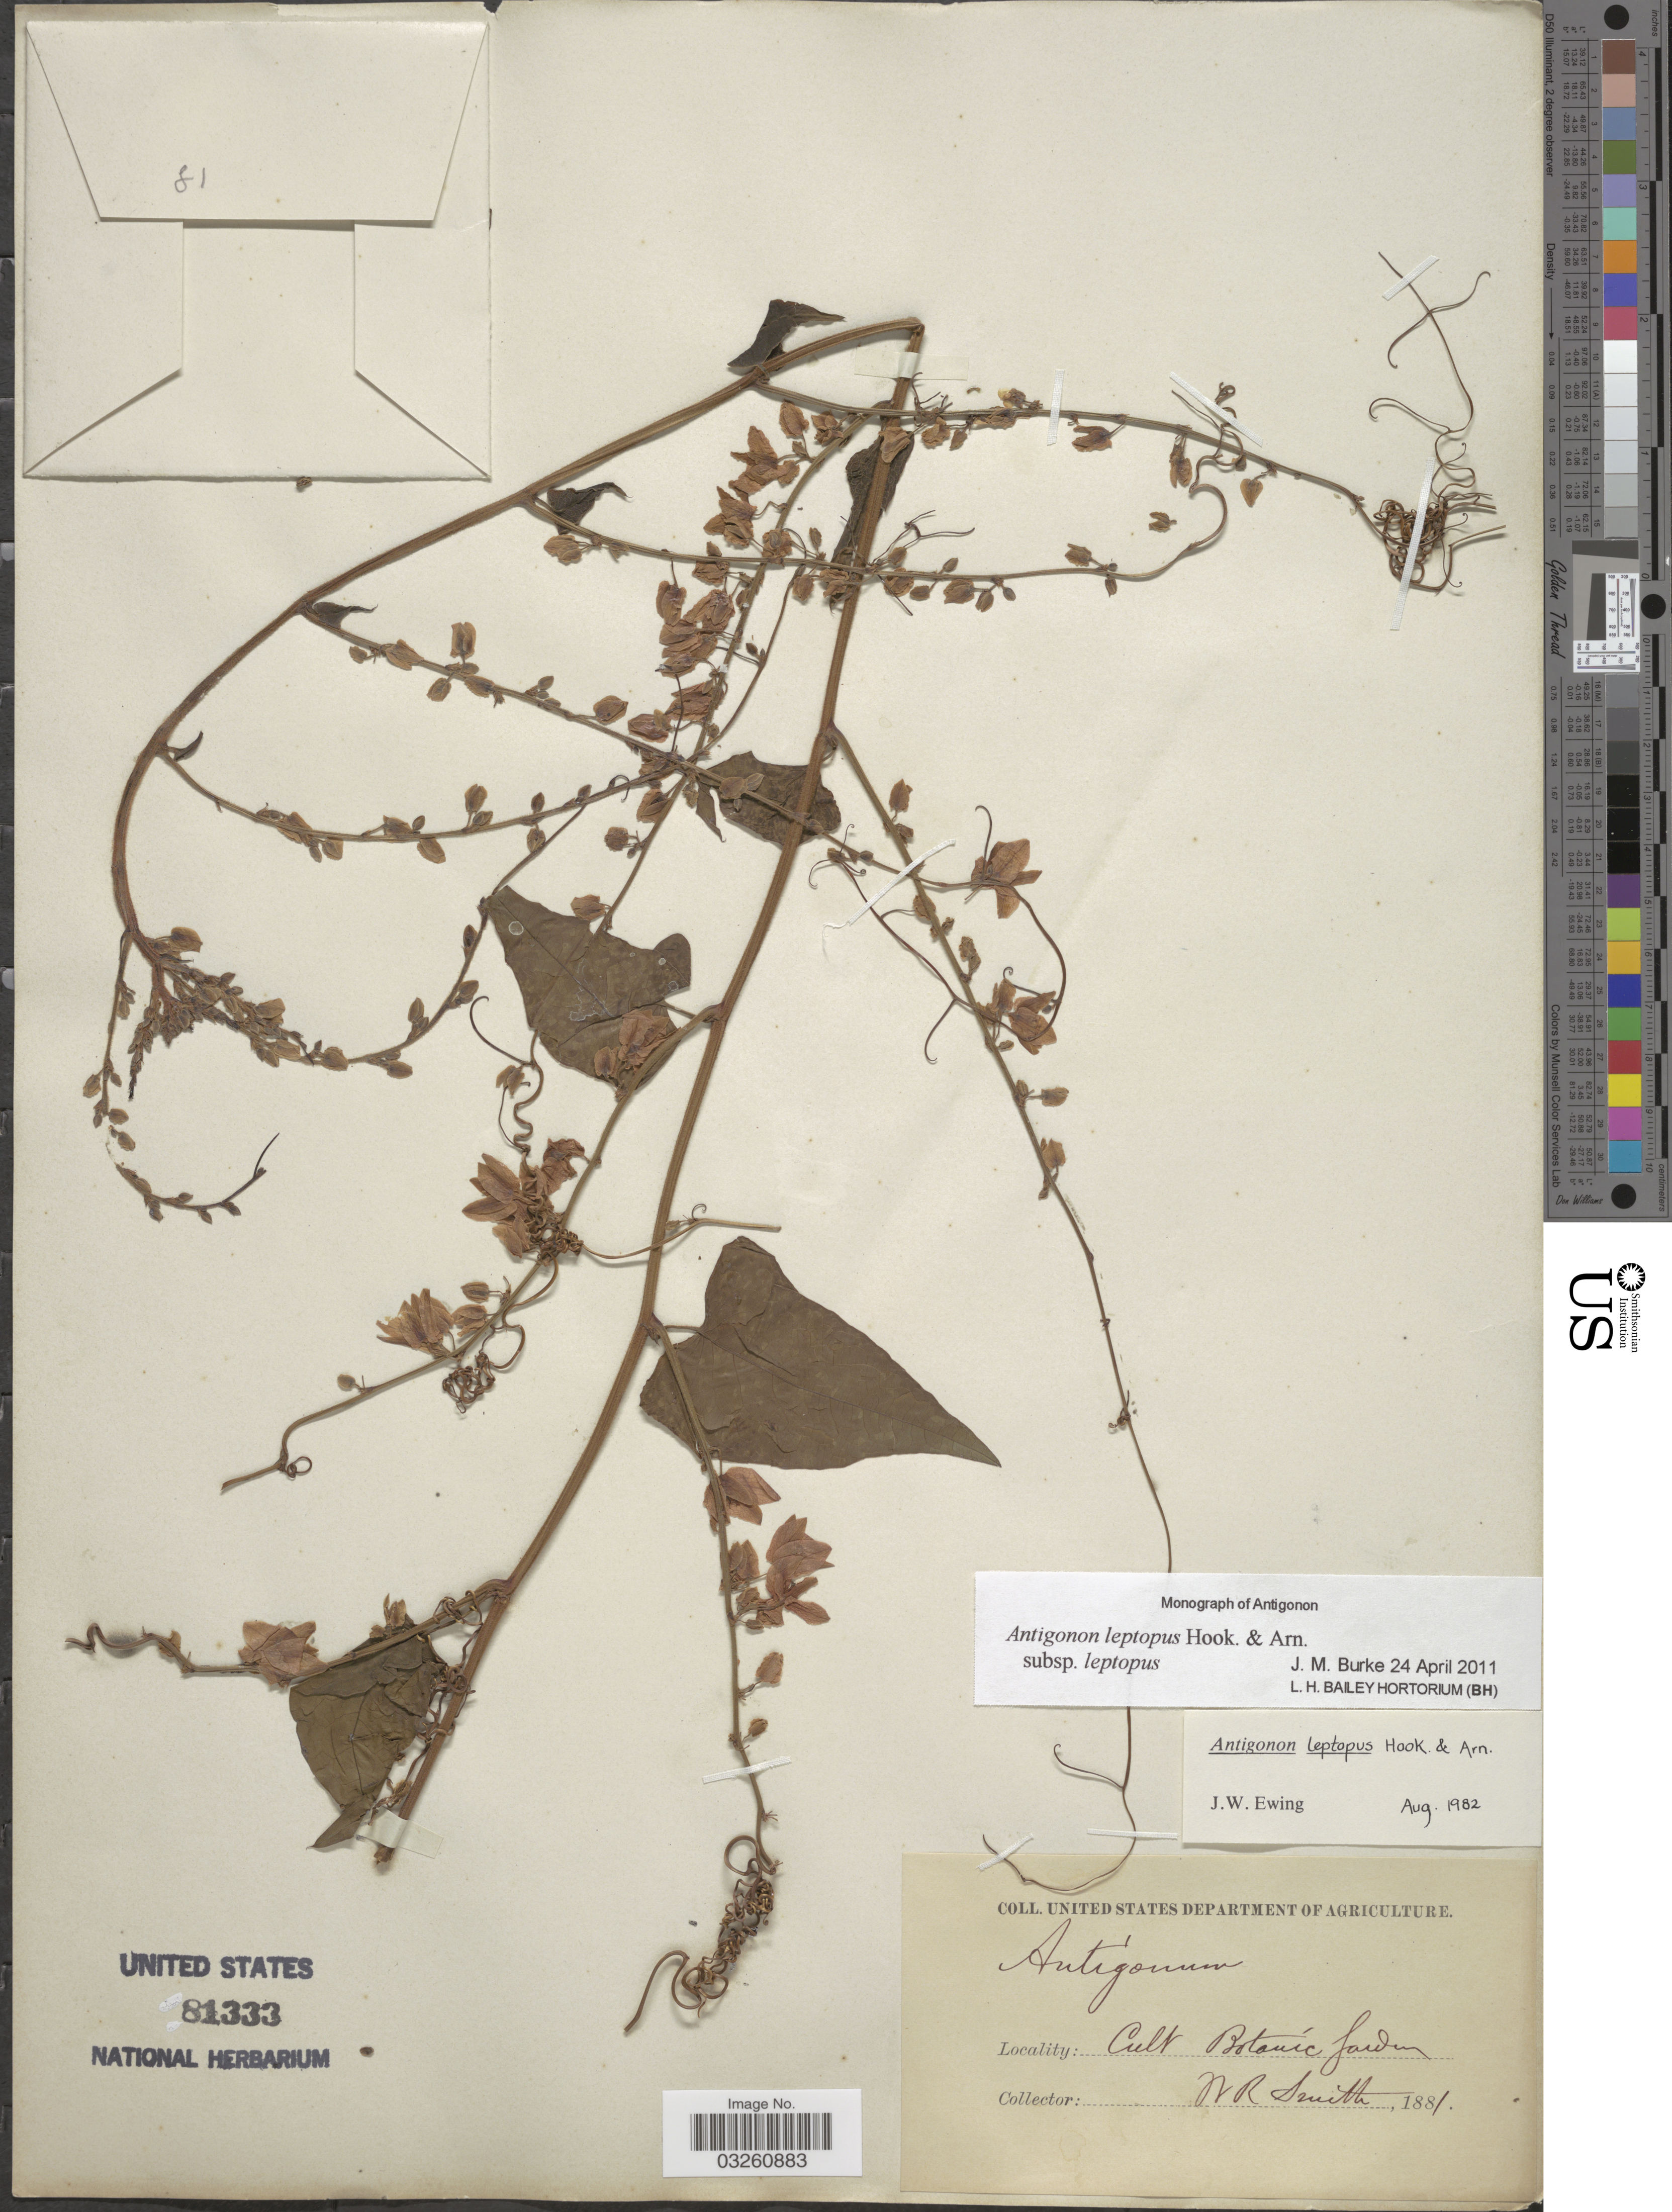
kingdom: Plantae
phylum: Tracheophyta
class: Magnoliopsida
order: Caryophyllales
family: Polygonaceae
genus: Antigonon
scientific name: Antigonon leptopus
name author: Hook. & Arn.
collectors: J. R. Smith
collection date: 1881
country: United States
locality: Botanic Garden.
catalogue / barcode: US 81333